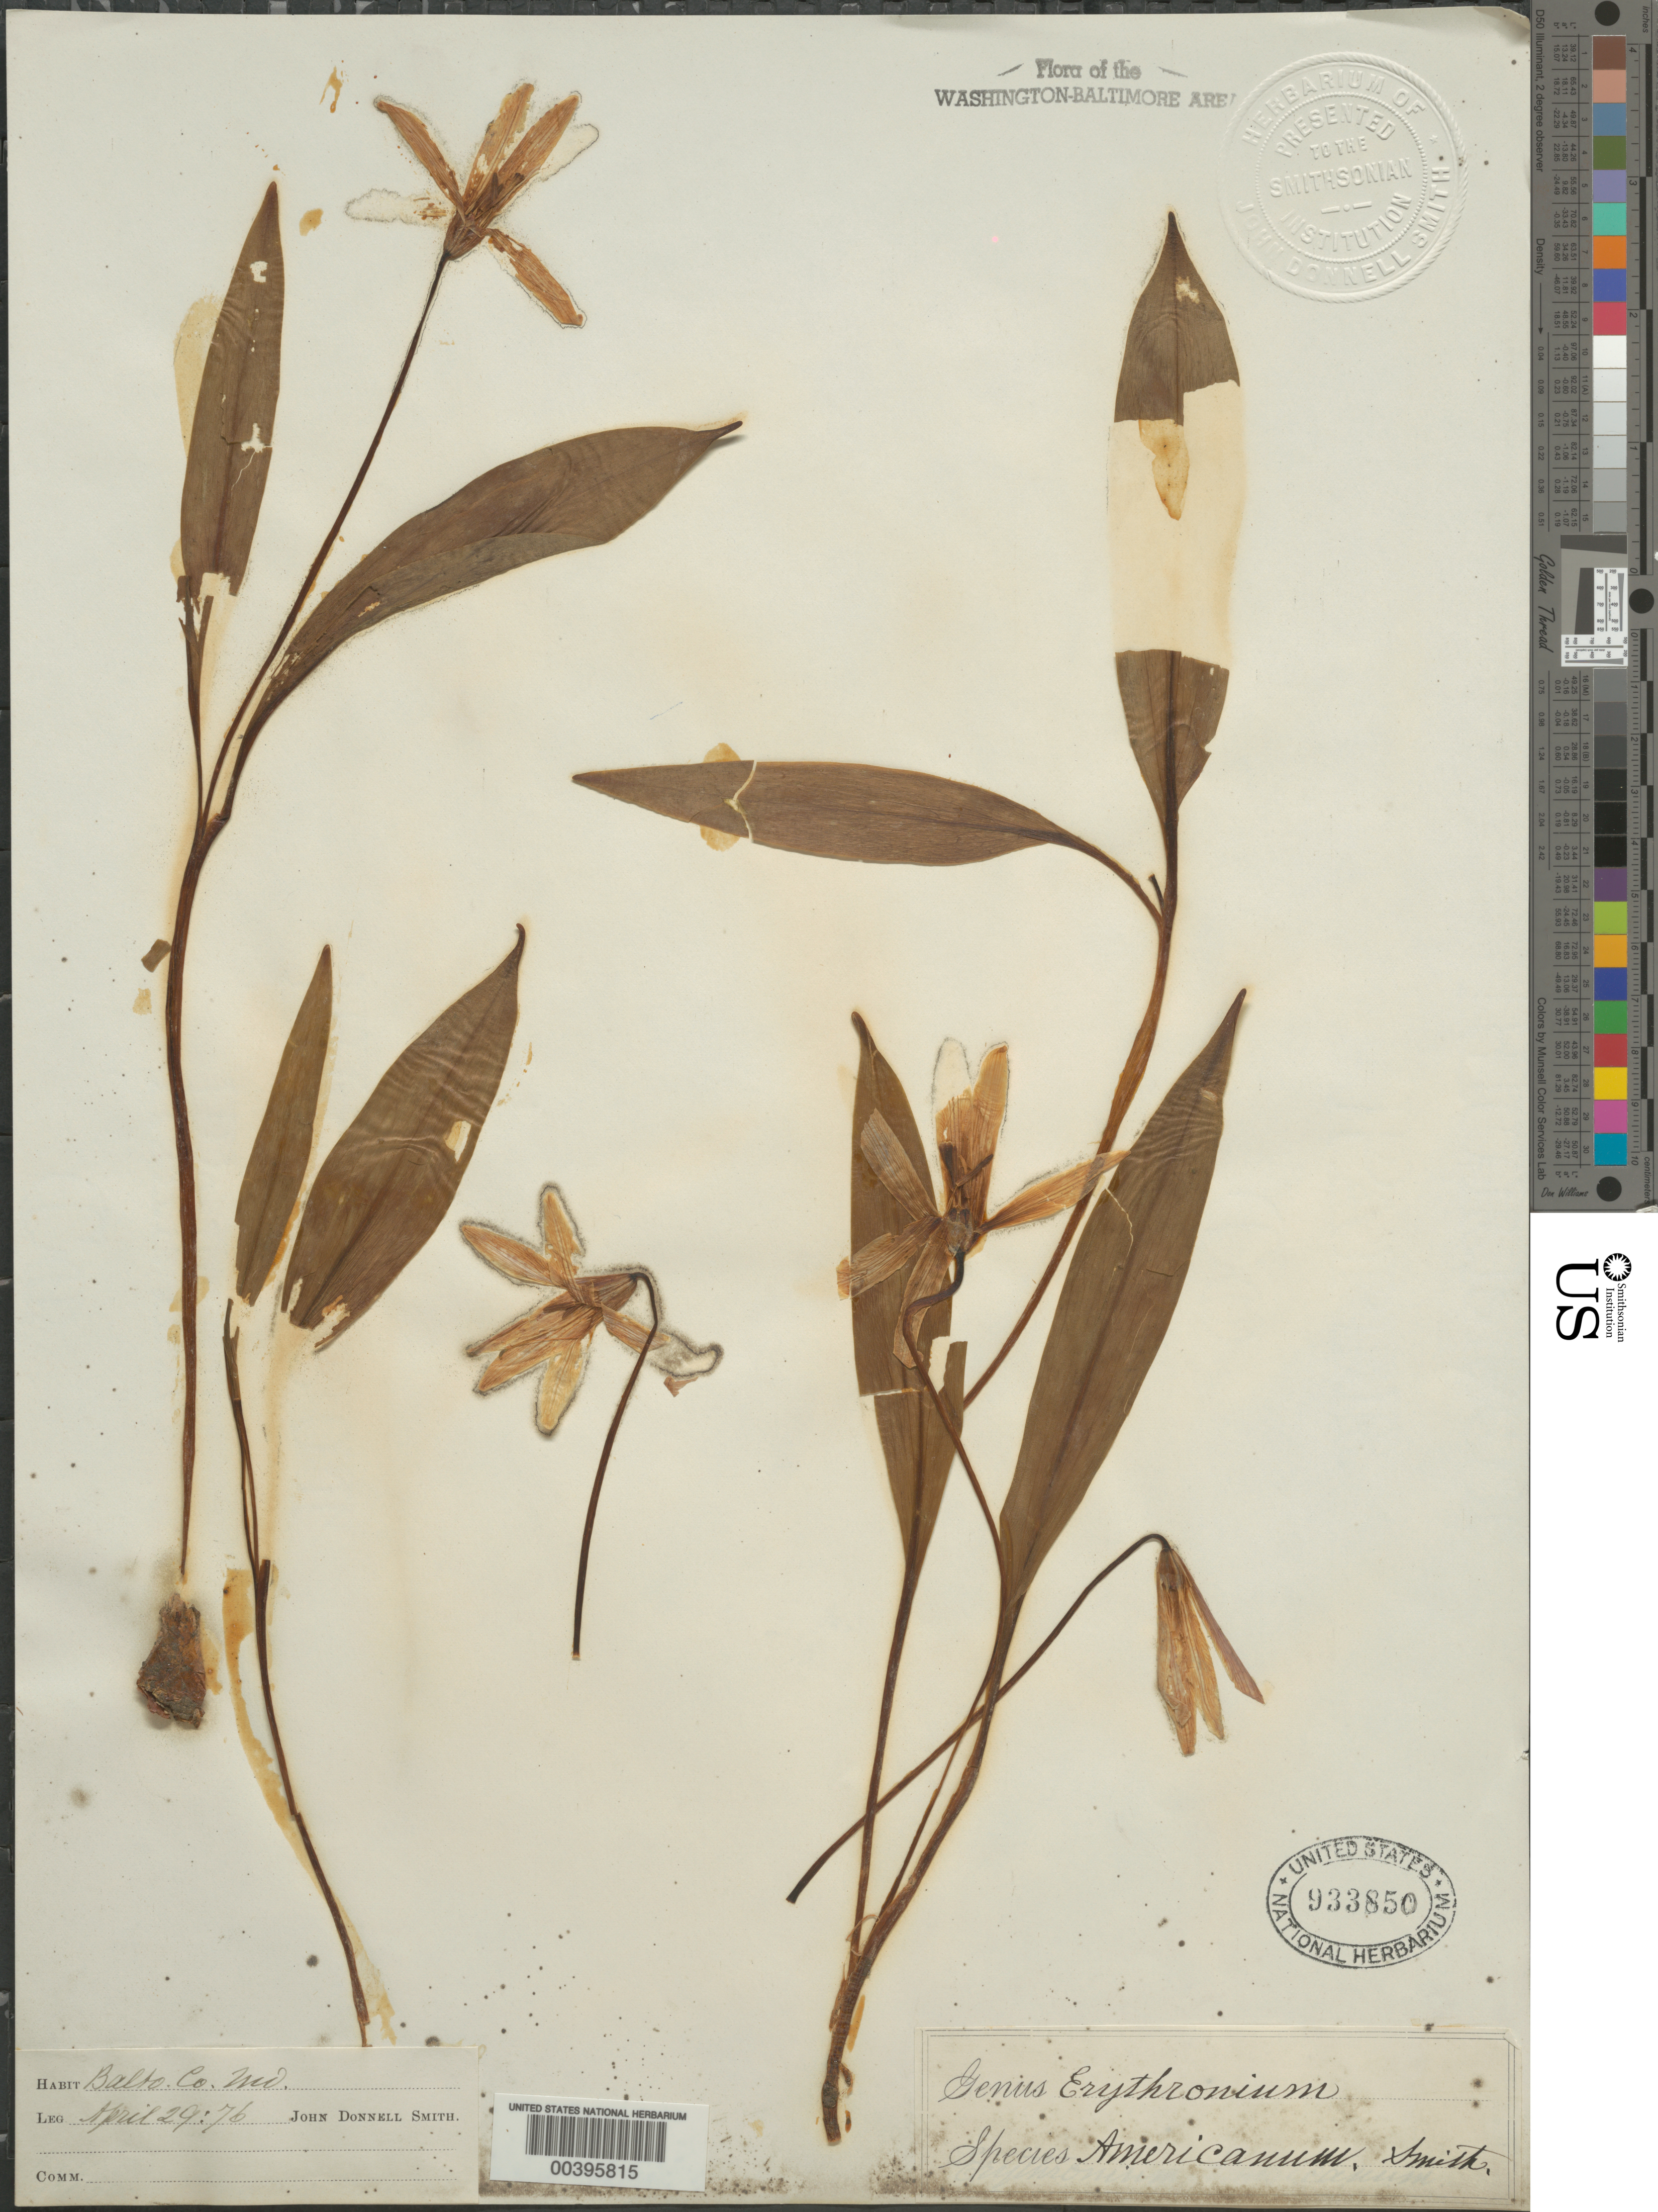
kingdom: Plantae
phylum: Tracheophyta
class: Liliopsida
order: Liliales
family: Liliaceae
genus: Erythronium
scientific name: Erythronium americanum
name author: Ker Gawl.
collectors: J. Donnell Smith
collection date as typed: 29 Apr 1876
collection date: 1876-04-29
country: United States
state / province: Maryland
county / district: Baltimore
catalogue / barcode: US 933850